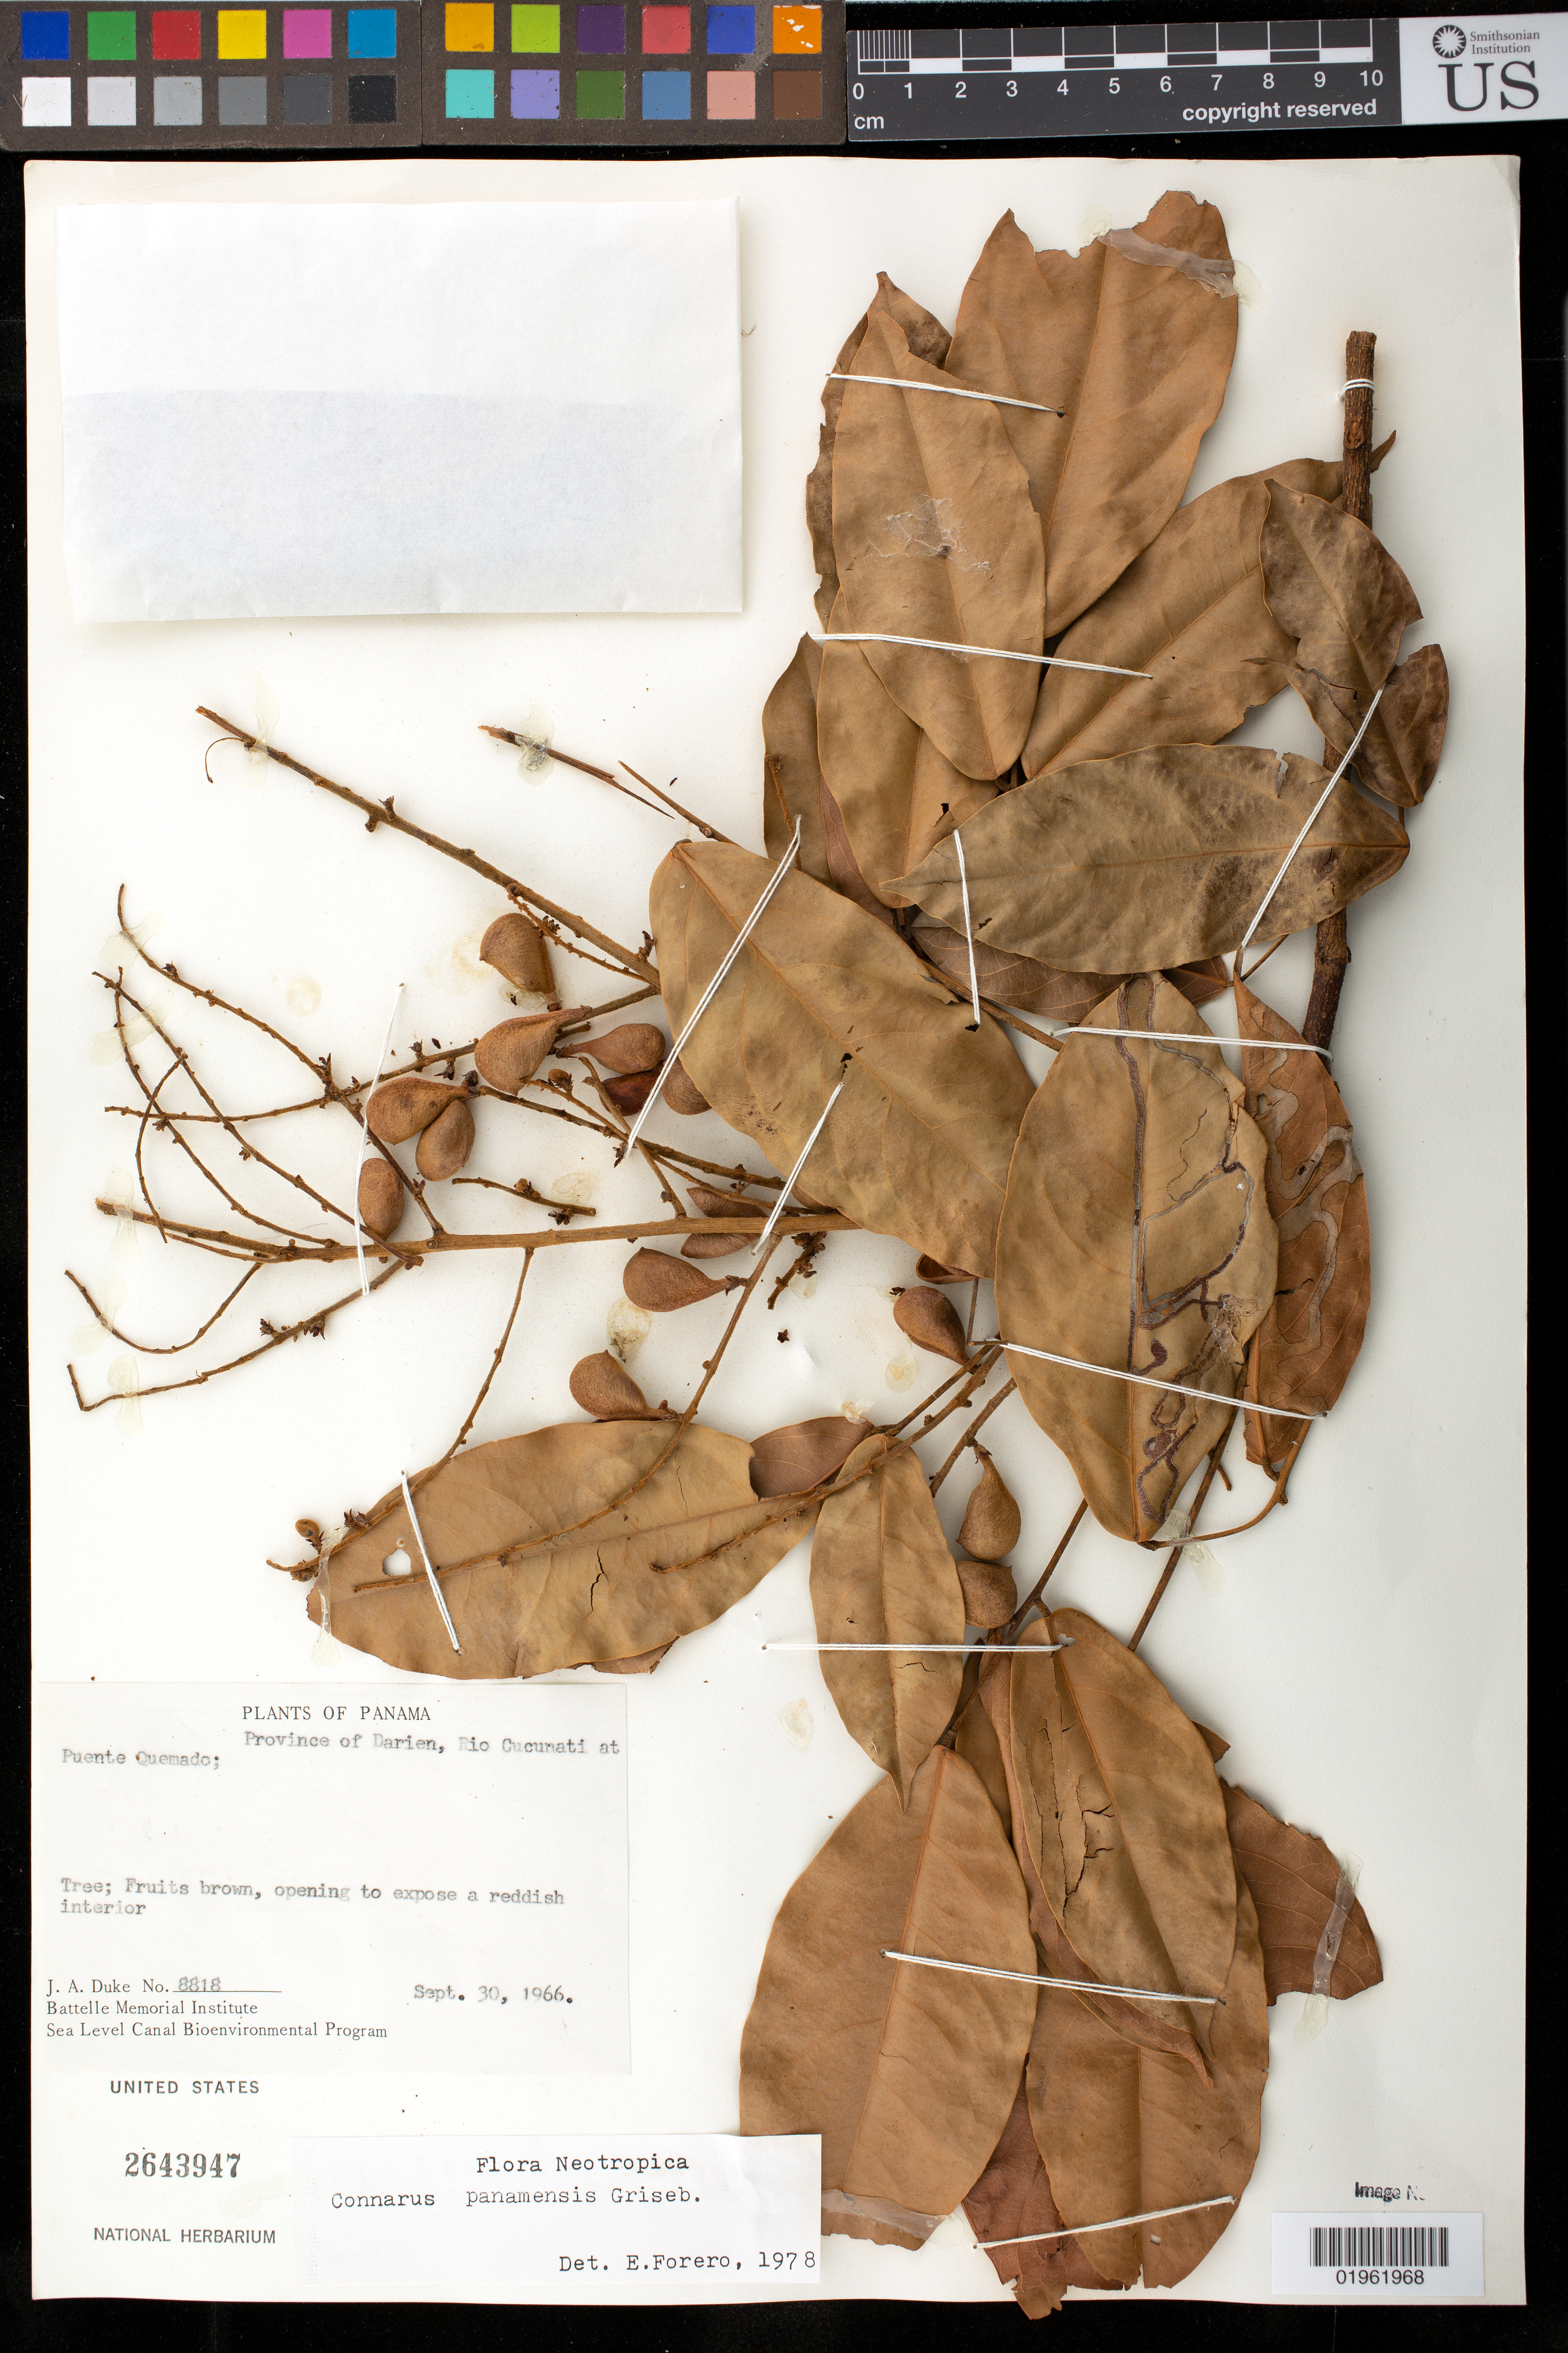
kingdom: Plantae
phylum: Tracheophyta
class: Magnoliopsida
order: Oxalidales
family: Connaraceae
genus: Connarus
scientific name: Connarus panamensis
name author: Turcz.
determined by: Forero, E.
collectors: J. A. Duke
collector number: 8818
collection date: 1966-09-30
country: Panama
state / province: Darién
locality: Province of Darien, Rio Cucunati at Puente Quemado.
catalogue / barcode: US 2643947